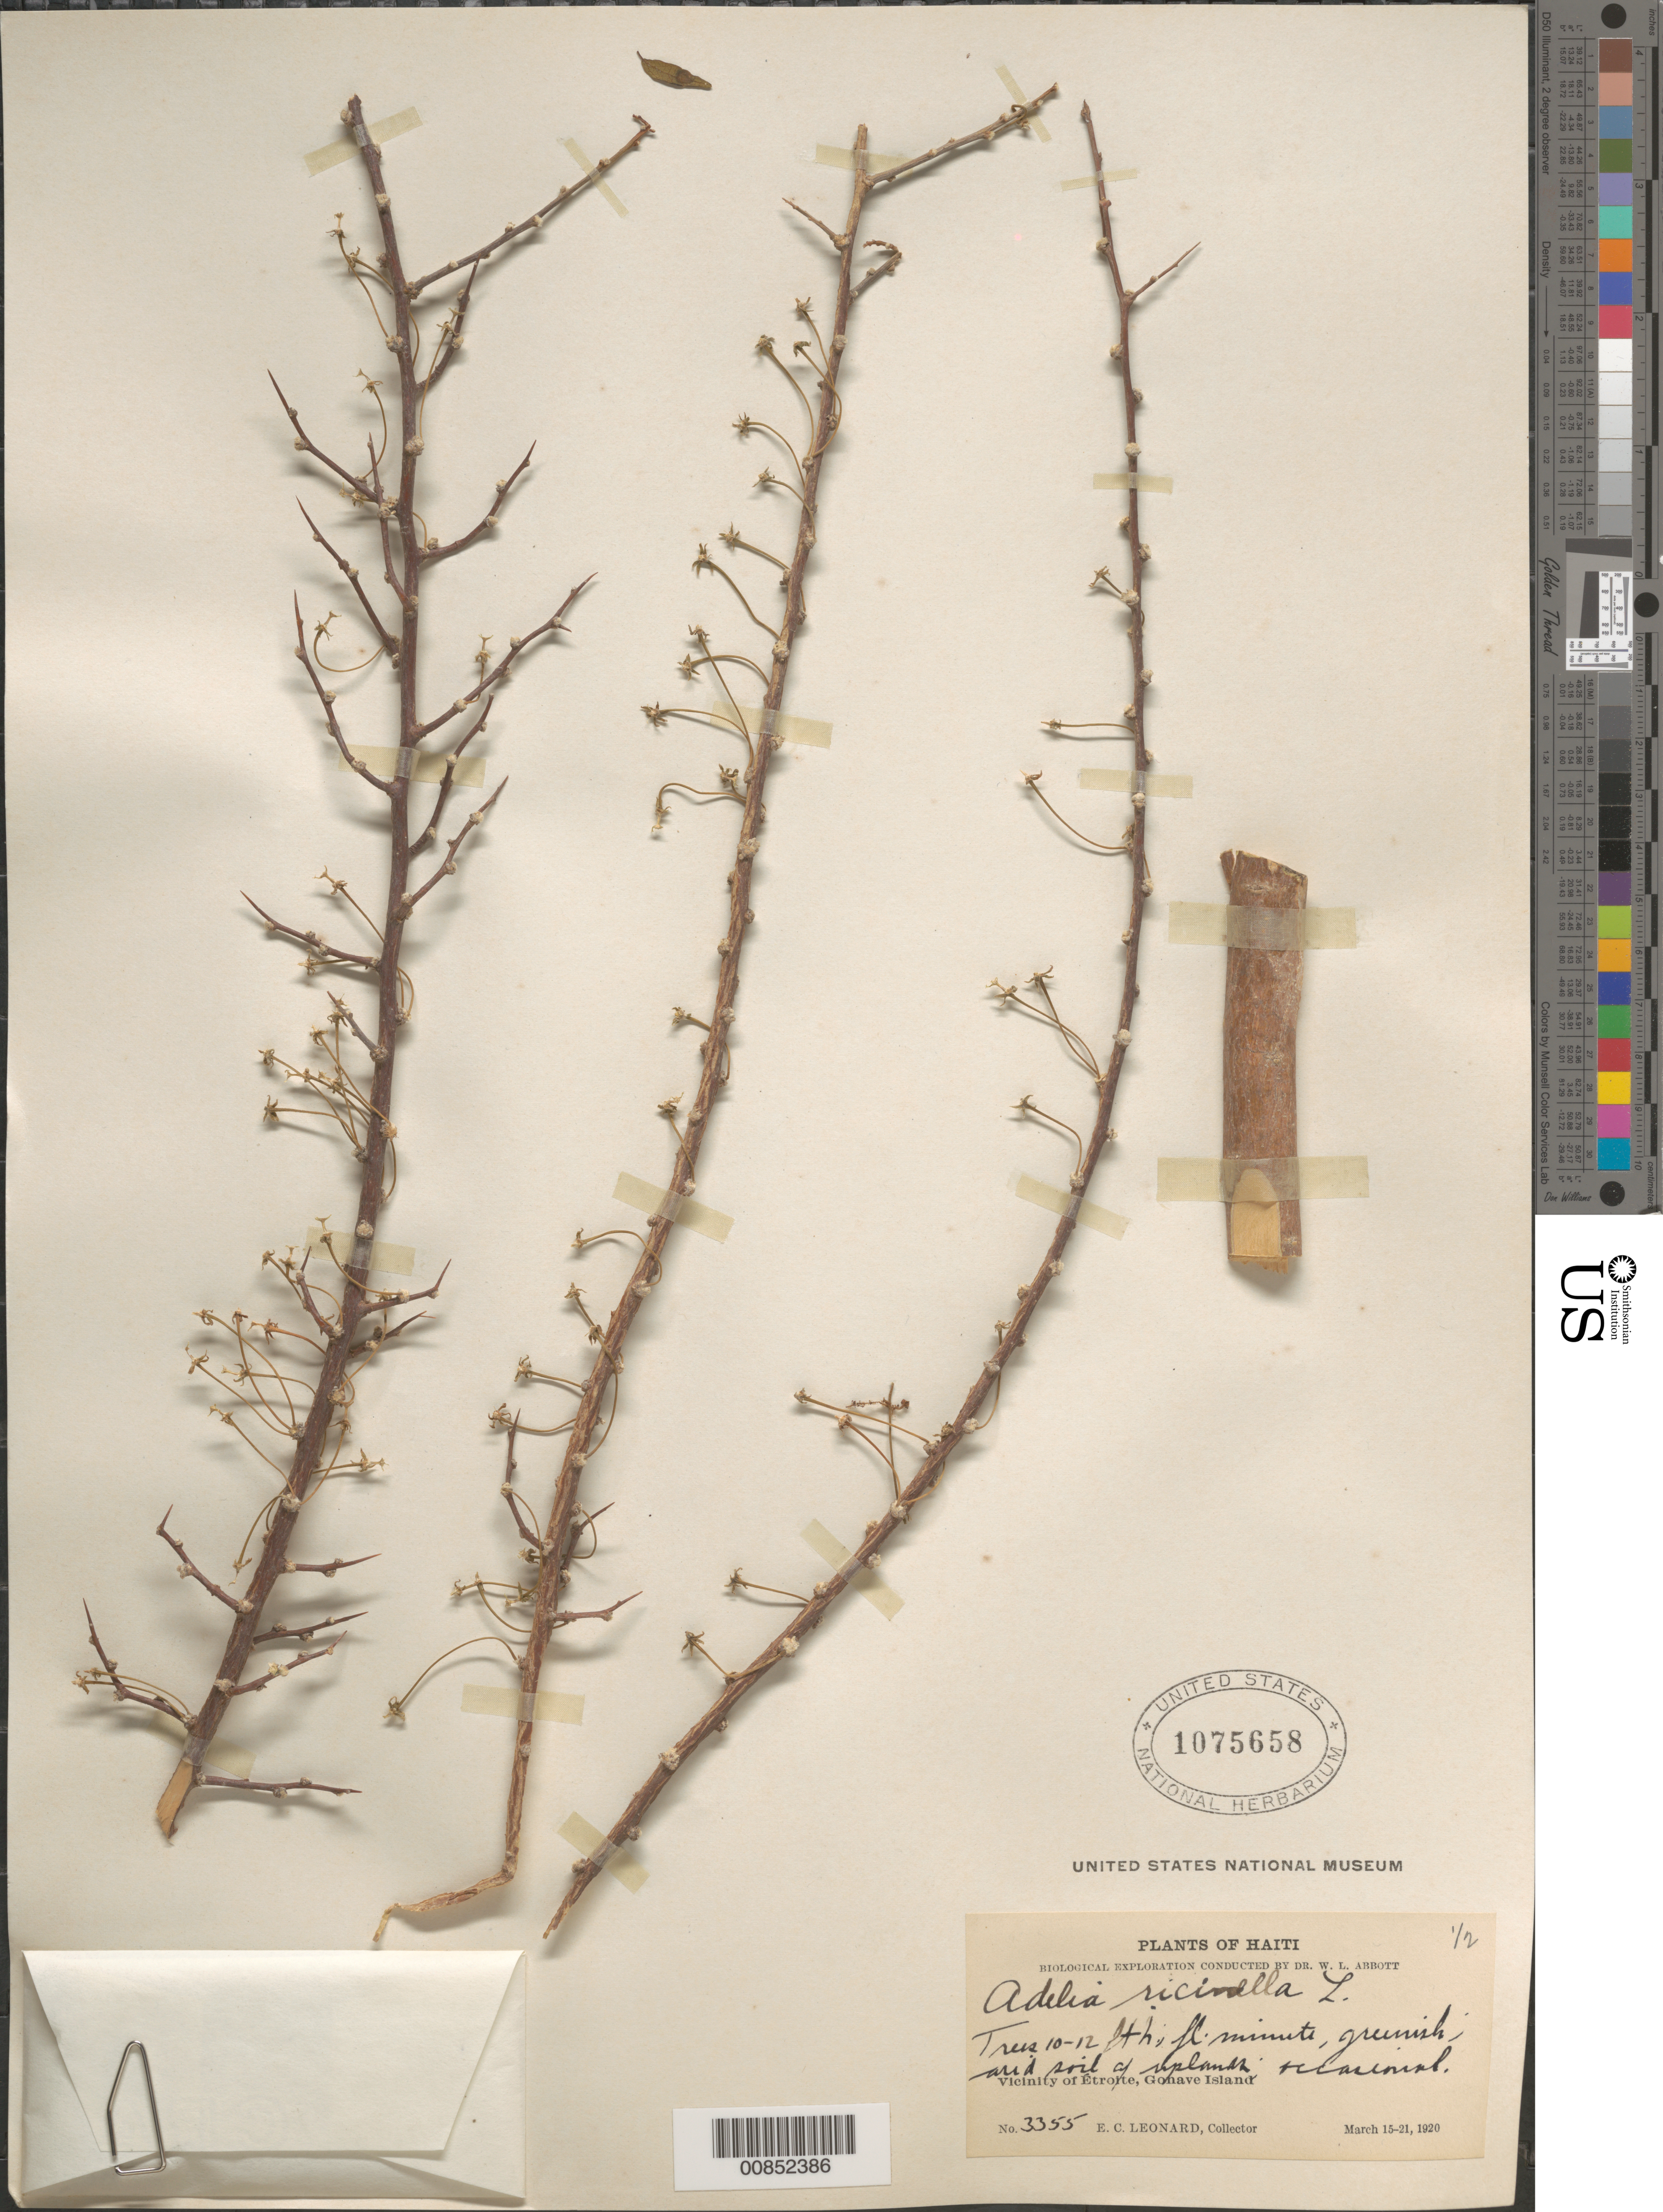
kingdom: Plantae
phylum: Tracheophyta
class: Magnoliopsida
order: Malpighiales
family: Euphorbiaceae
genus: Adelia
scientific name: Adelia ricinella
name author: L.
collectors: E. C. Leonard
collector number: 3355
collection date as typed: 15 Mar 1920 to 21 Mar 1920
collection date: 1920-03-15/1920-03-21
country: Haiti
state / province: Ouest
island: Île de la Gonâve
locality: Vicinity of Étroite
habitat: Arid soil of uplands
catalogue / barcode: US 1075658